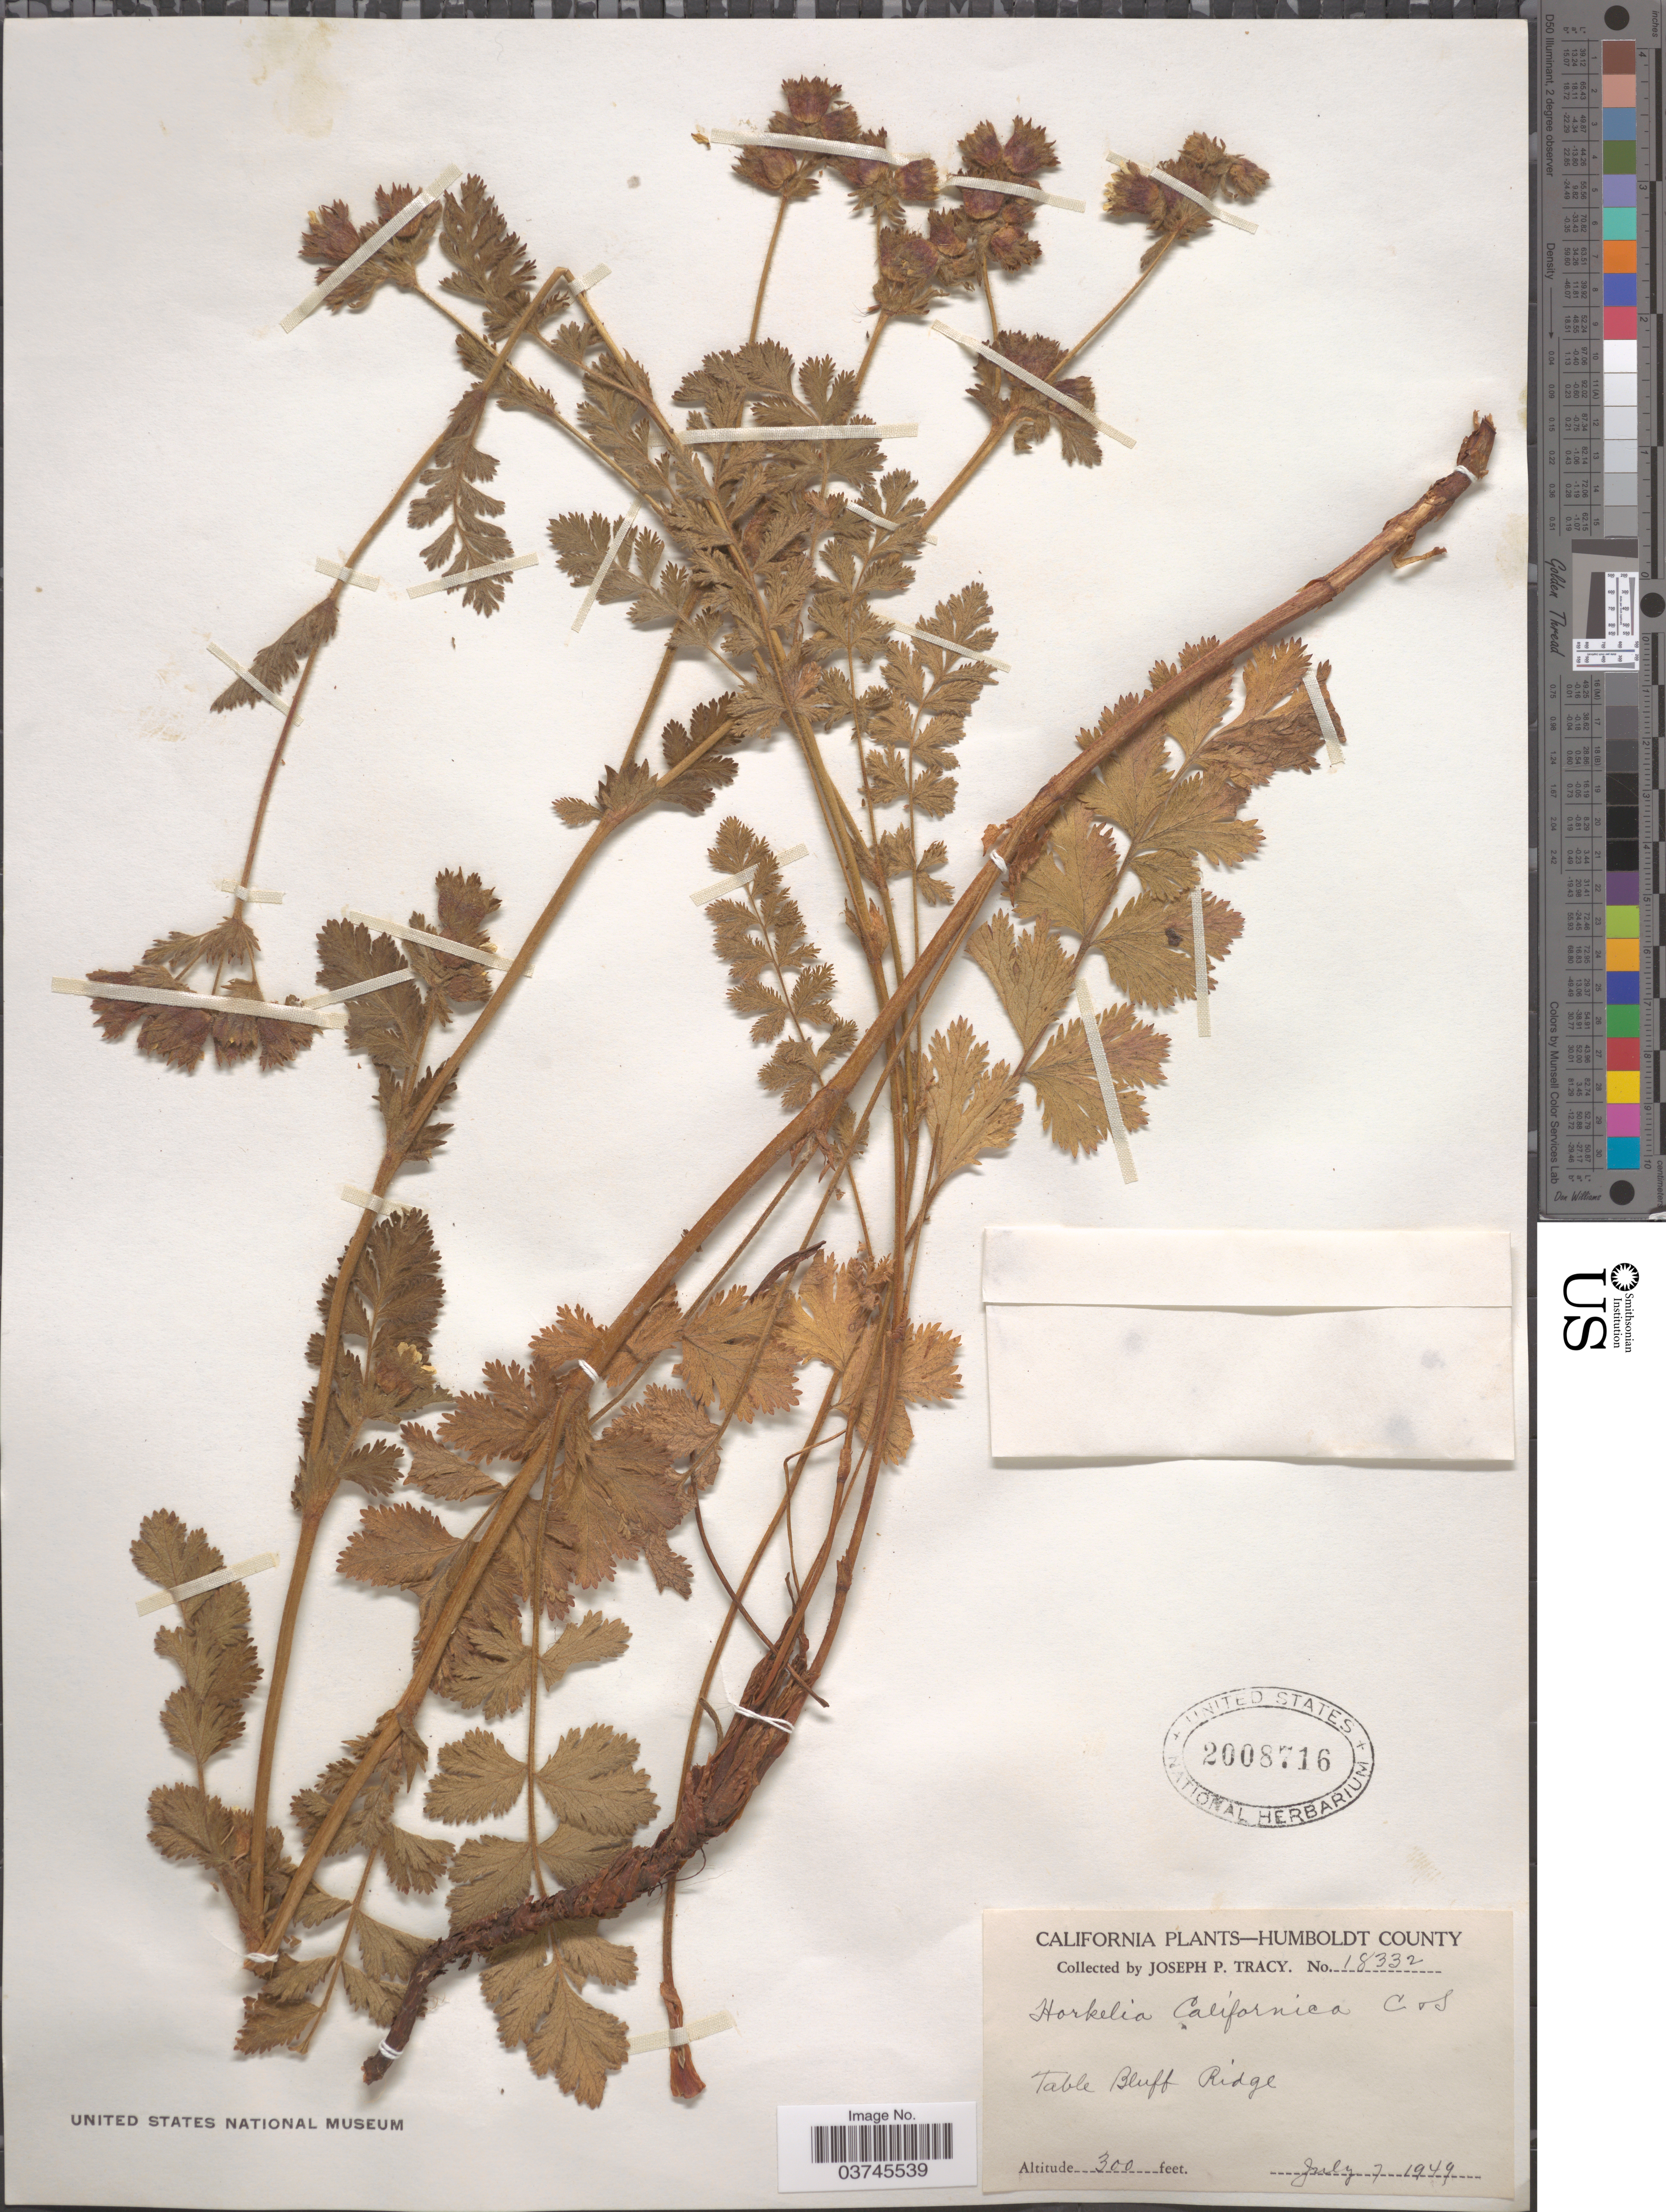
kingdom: Plantae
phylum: Tracheophyta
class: Magnoliopsida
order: Rosales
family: Rosaceae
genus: Potentilla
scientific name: Potentilla californica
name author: (Cham. & Schltdl.) Greene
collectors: J. Tracy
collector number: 18332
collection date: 1949-07-07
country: United States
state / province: California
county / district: Humboldt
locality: Humboldt County. Table Bluff Ridge.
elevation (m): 91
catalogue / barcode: US 2008716